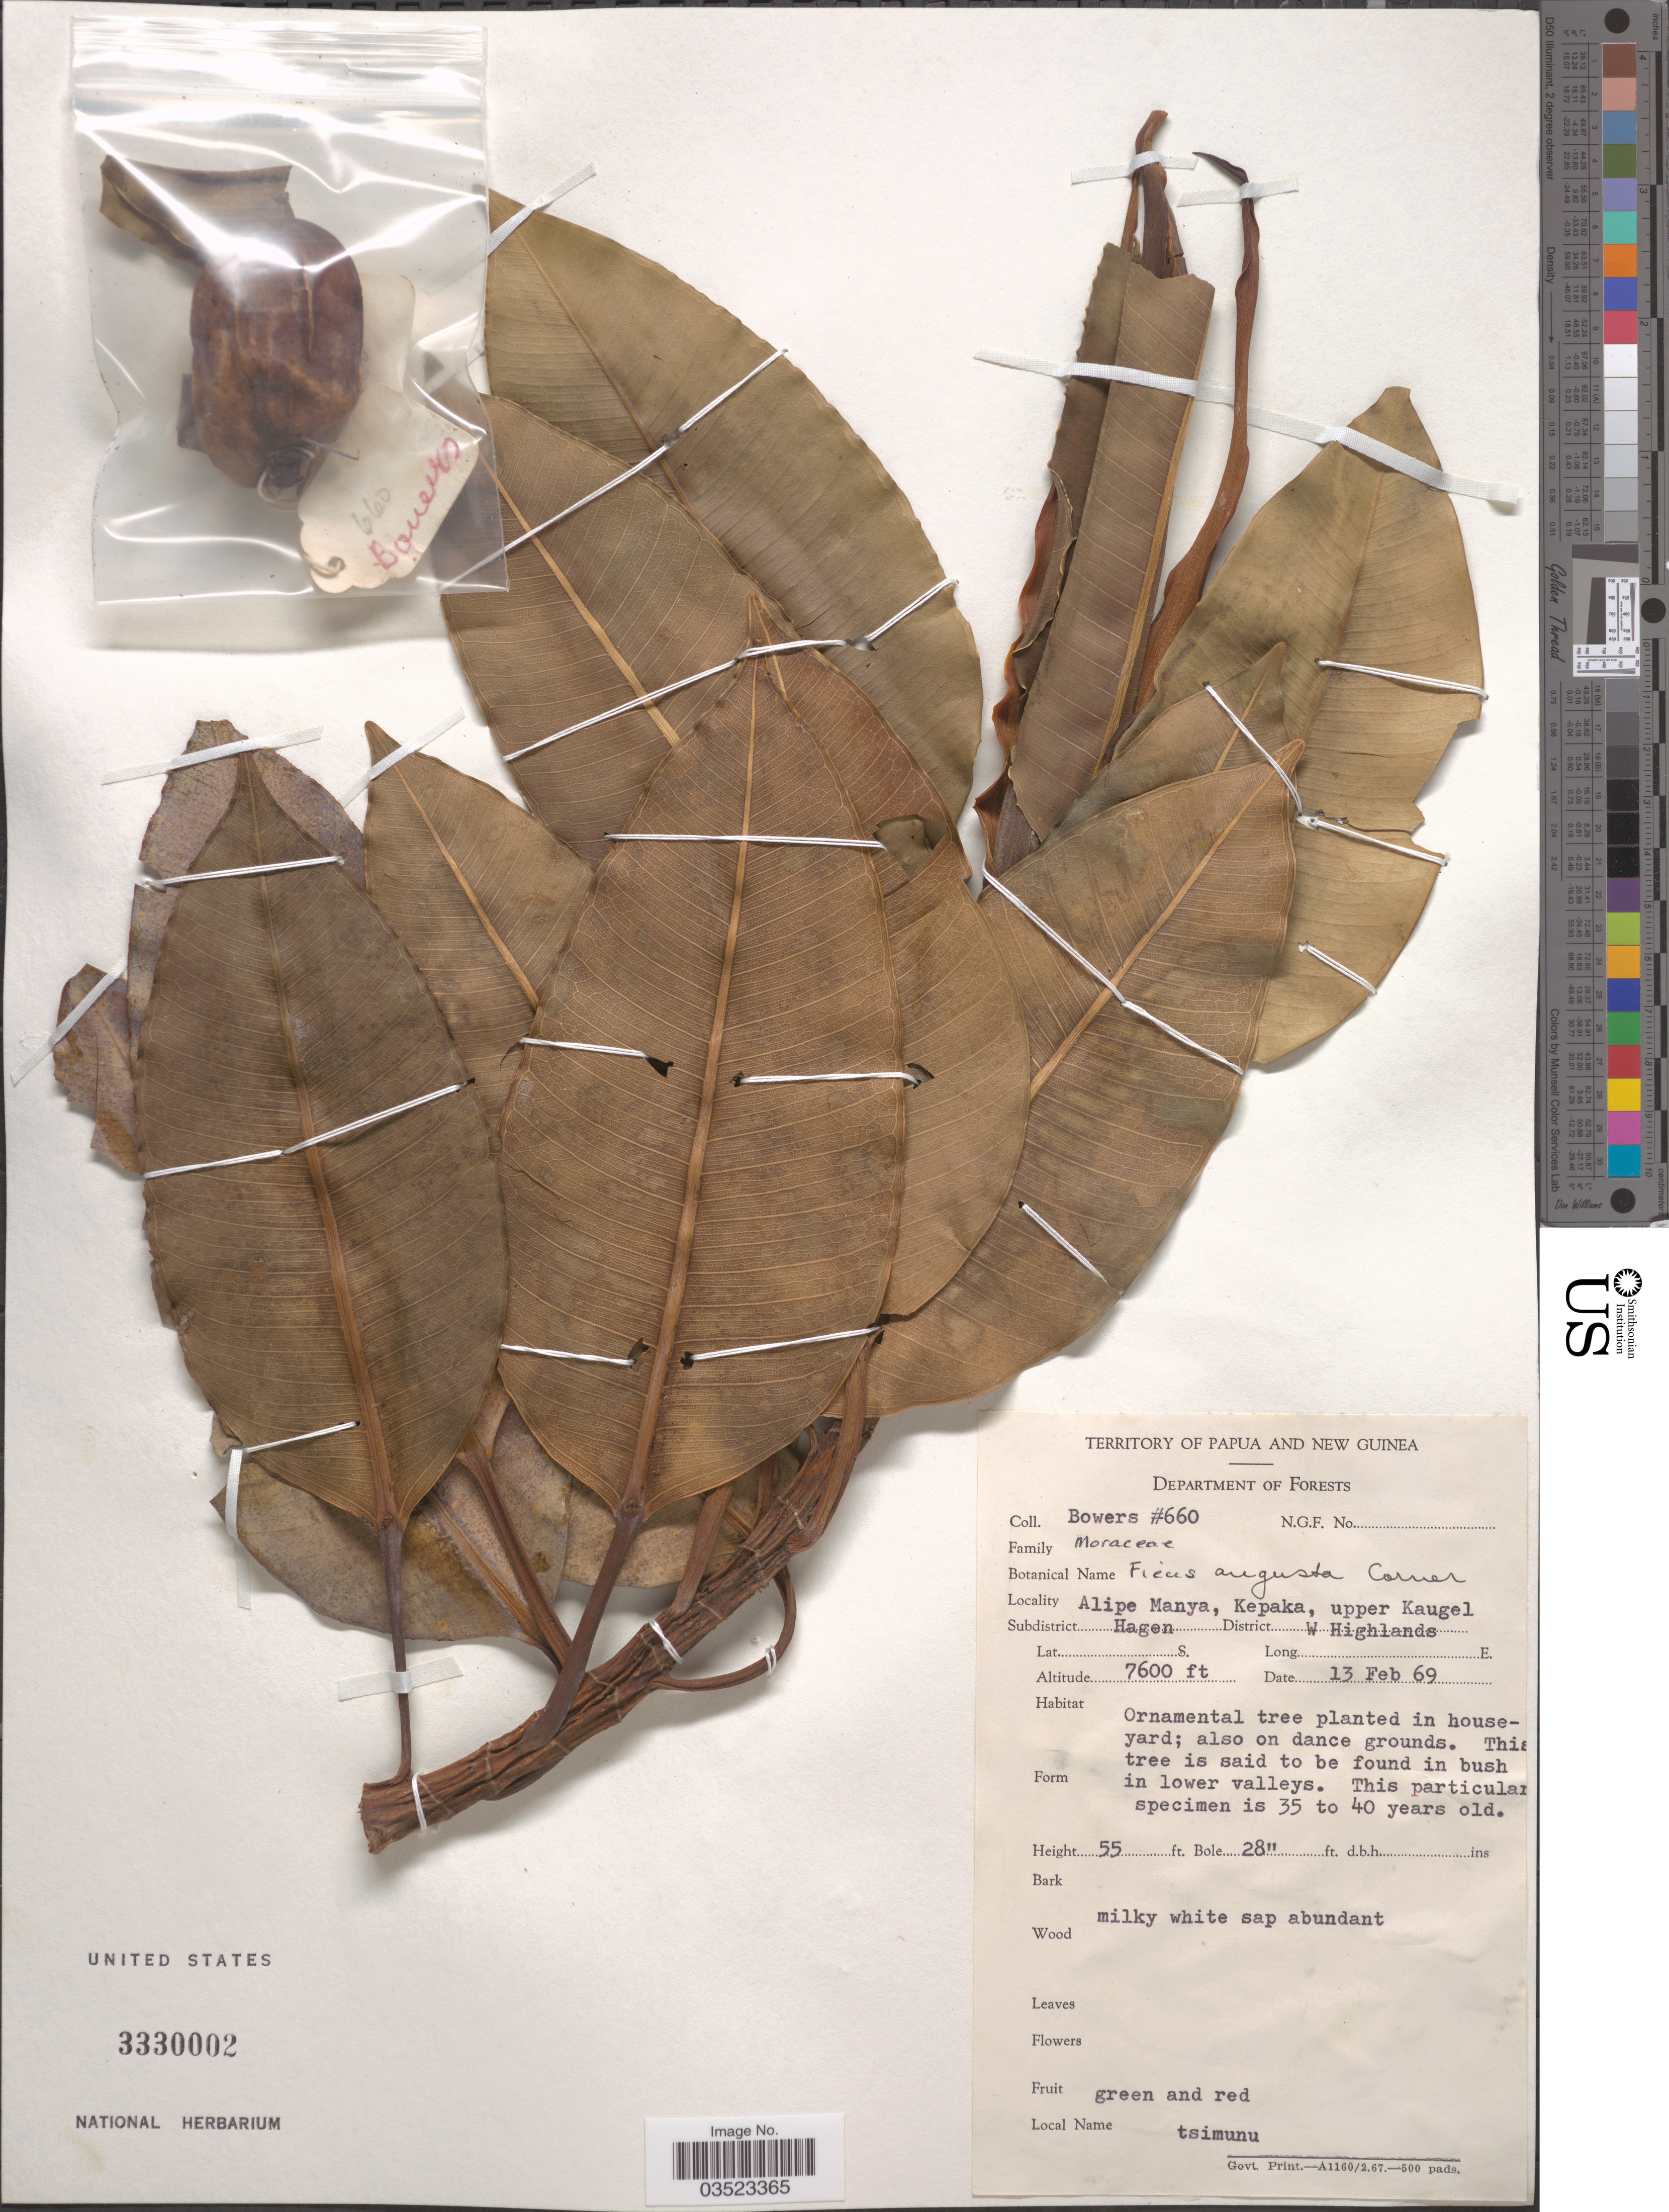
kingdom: Plantae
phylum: Tracheophyta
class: Magnoliopsida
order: Rosales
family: Moraceae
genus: Ficus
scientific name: Ficus augusta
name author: Corner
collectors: -. Bowers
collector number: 660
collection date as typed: Transcribed d/m/y: 13/2/69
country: Papua New Guinea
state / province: Western Highlands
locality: Territory of Papua and New Guinea. Alipe Manya, Kepaka, upper Kaugel. Subdistrict Hagen. District W Highlands.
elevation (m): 2316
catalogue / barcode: US 3330002